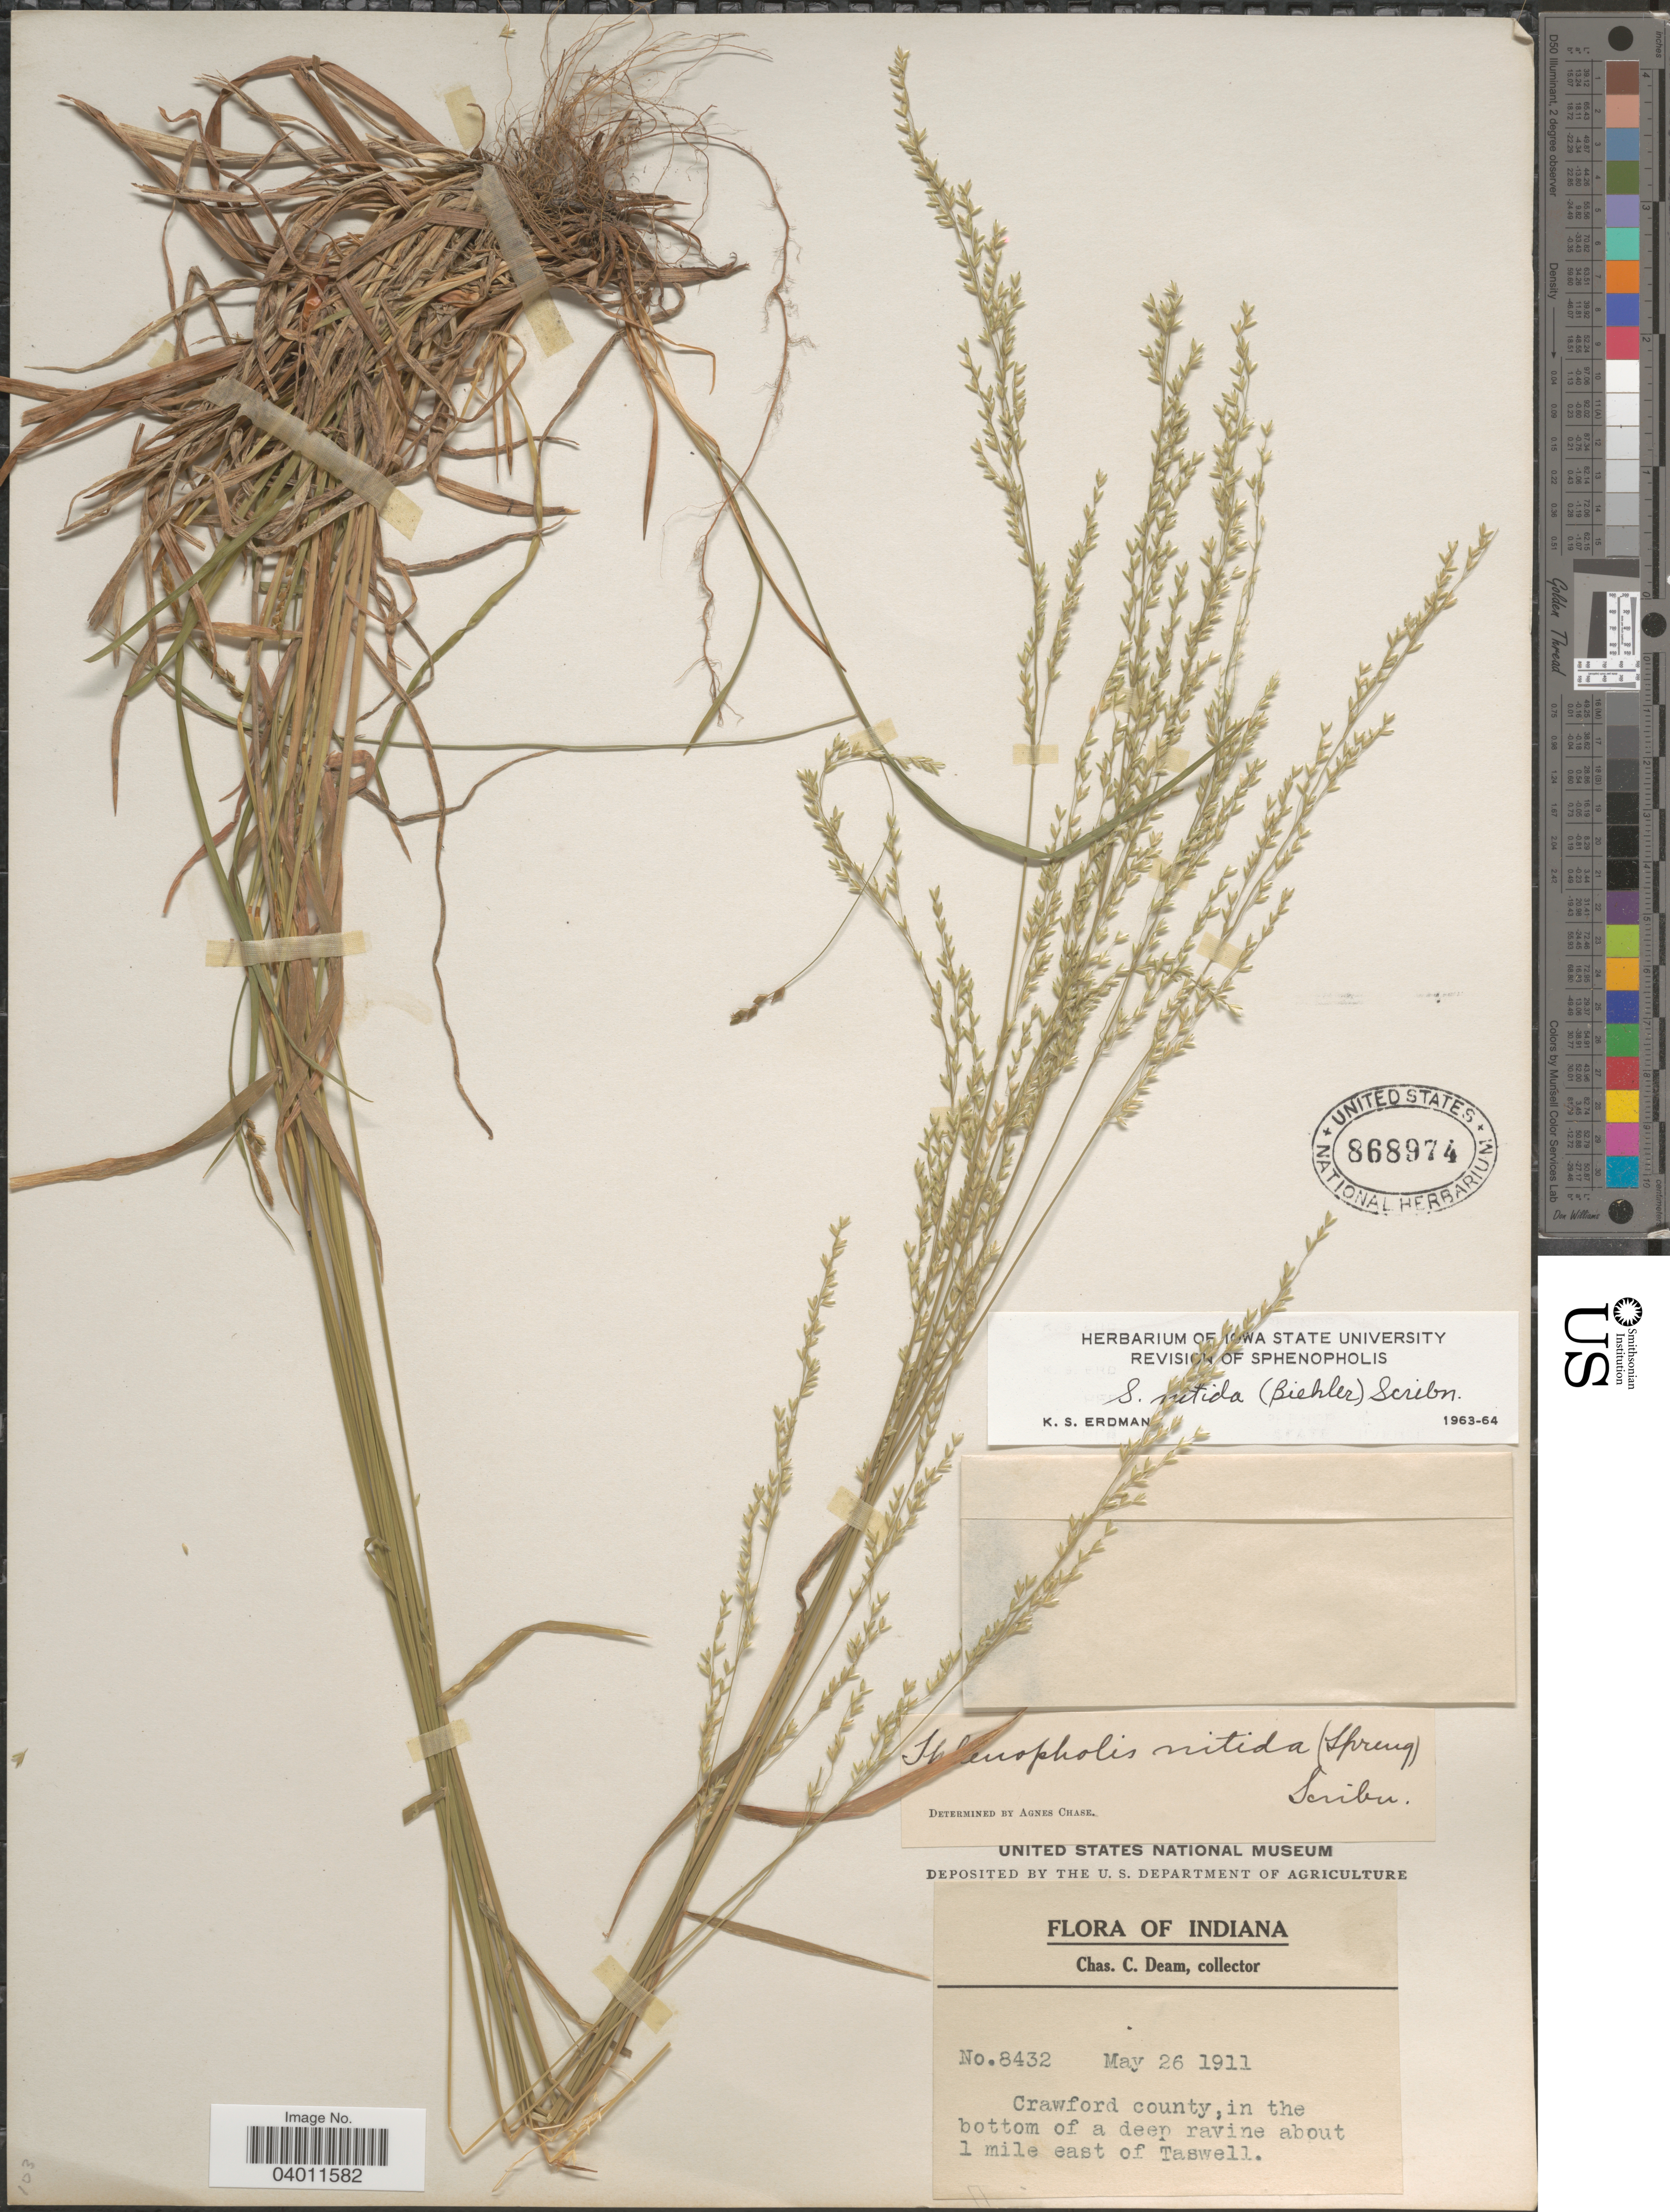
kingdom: Plantae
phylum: Tracheophyta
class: Liliopsida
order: Poales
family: Poaceae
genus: Sphenopholis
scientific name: Sphenopholis nitida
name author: (Biehler) Scribn.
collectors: C. C. Deam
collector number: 8432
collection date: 1911-05-26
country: United States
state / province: Indiana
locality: Crawford county, in the bottom of a deep ravine about 1 mile east of Taswell.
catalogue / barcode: US 868974